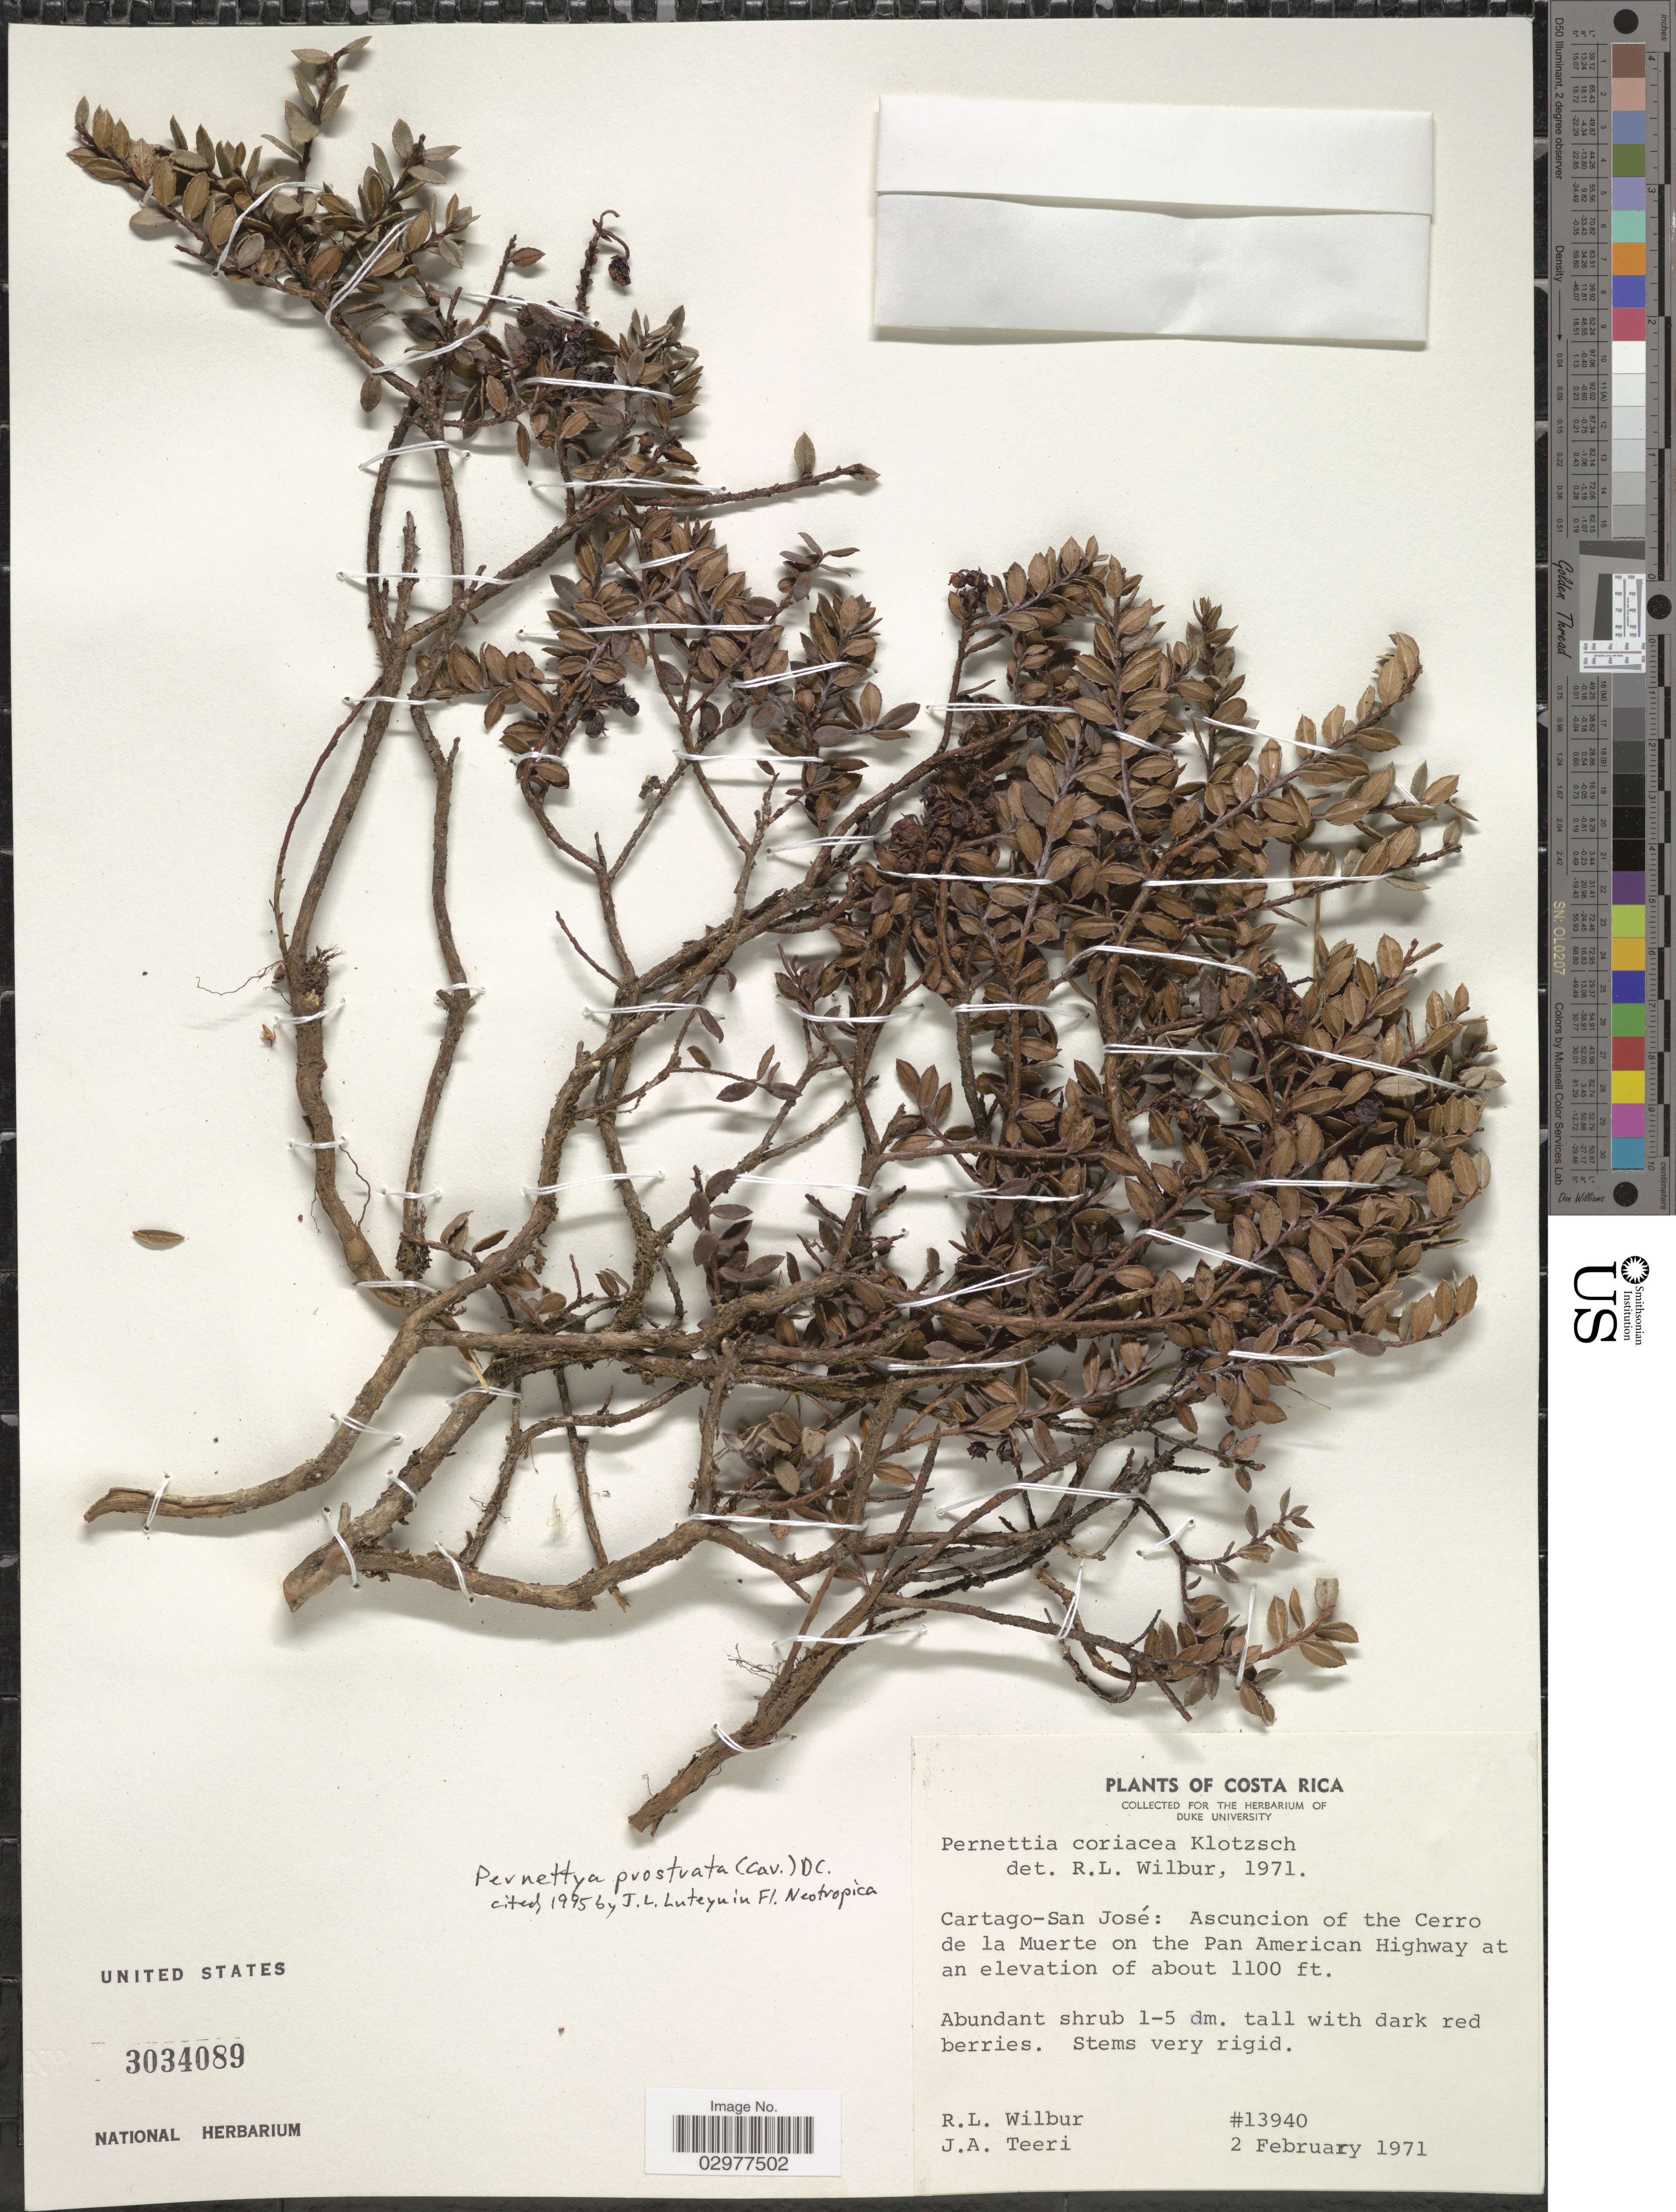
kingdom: Plantae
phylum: Tracheophyta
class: Magnoliopsida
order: Ericales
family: Ericaceae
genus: Pernettya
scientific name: Pernettya prostrata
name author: (Cav.) DC.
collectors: R. L. Wilbur & J. Teeri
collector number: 13940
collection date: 1971-02-02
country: Costa Rica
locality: Cartago-San José: Asuncion of the Cerro de la Muerte on the Pan American Highway.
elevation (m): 335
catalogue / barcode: US 3034089